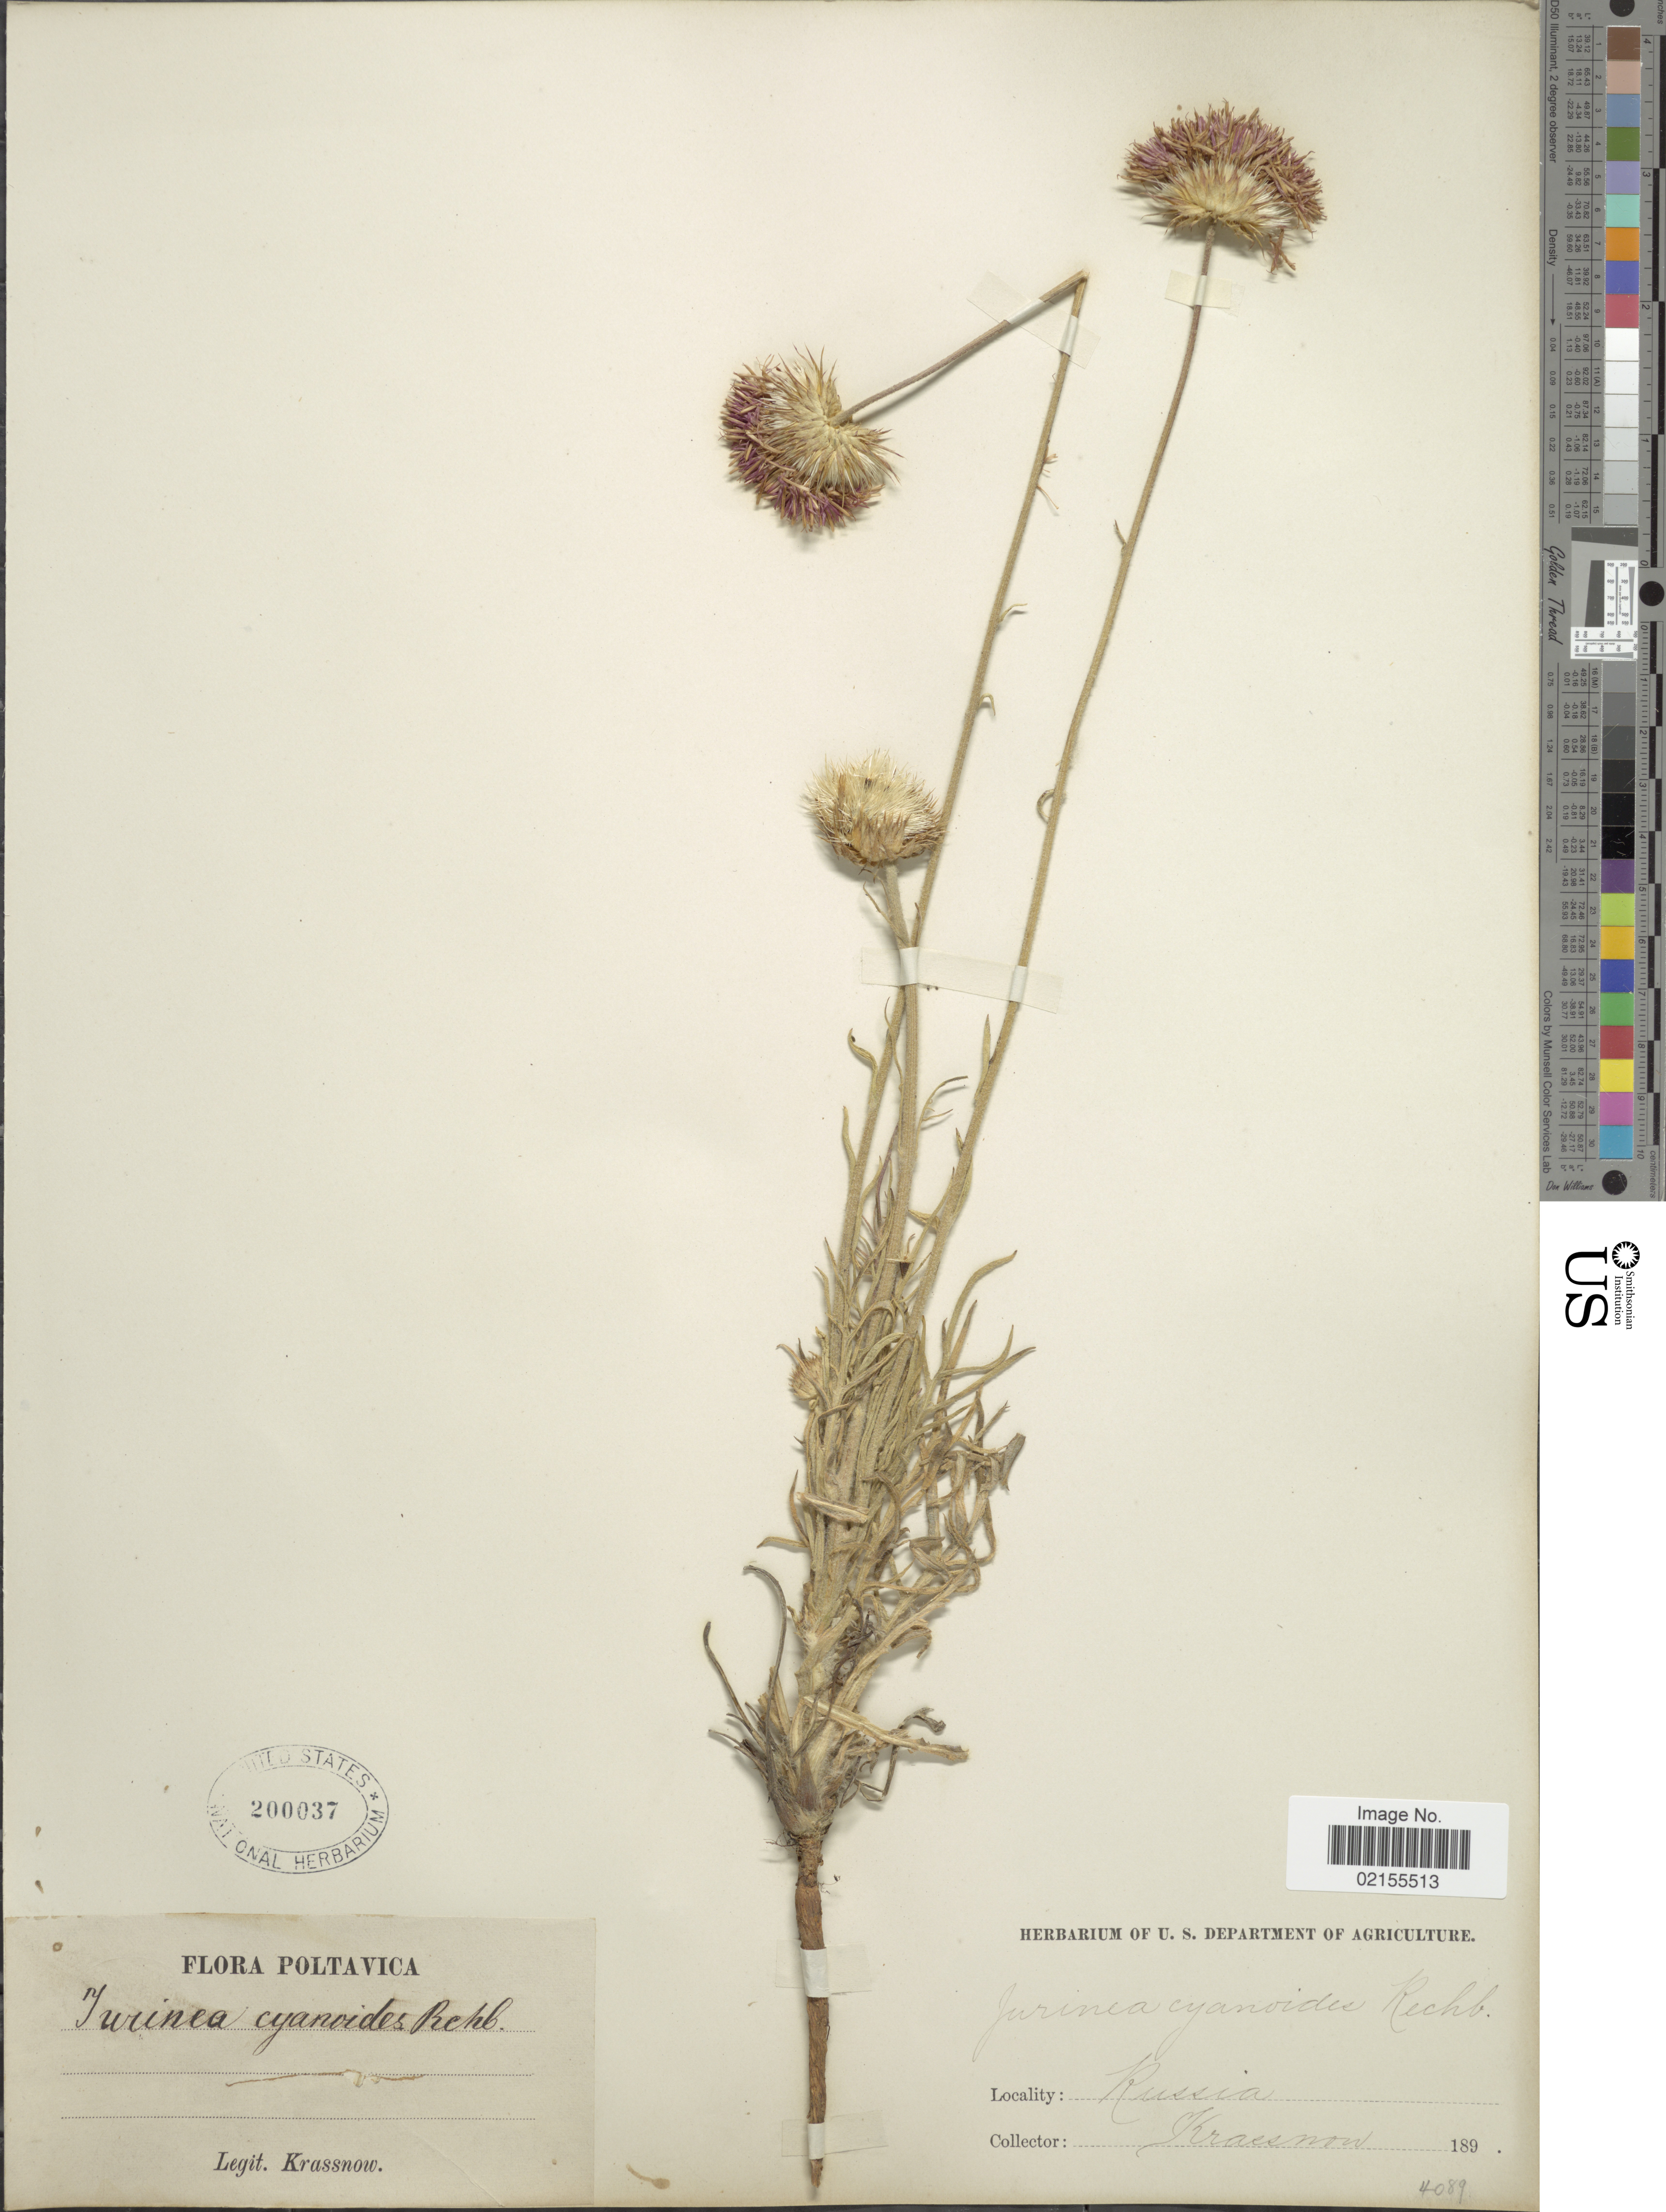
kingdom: Plantae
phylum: Tracheophyta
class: Magnoliopsida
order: Asterales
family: Asteraceae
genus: Jurinea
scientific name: Jurinea cyanoides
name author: (L.) Rchb.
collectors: -. Krassnow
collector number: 4089?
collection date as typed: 189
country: Ukraine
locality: Russia, Poltavica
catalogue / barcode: US 200037